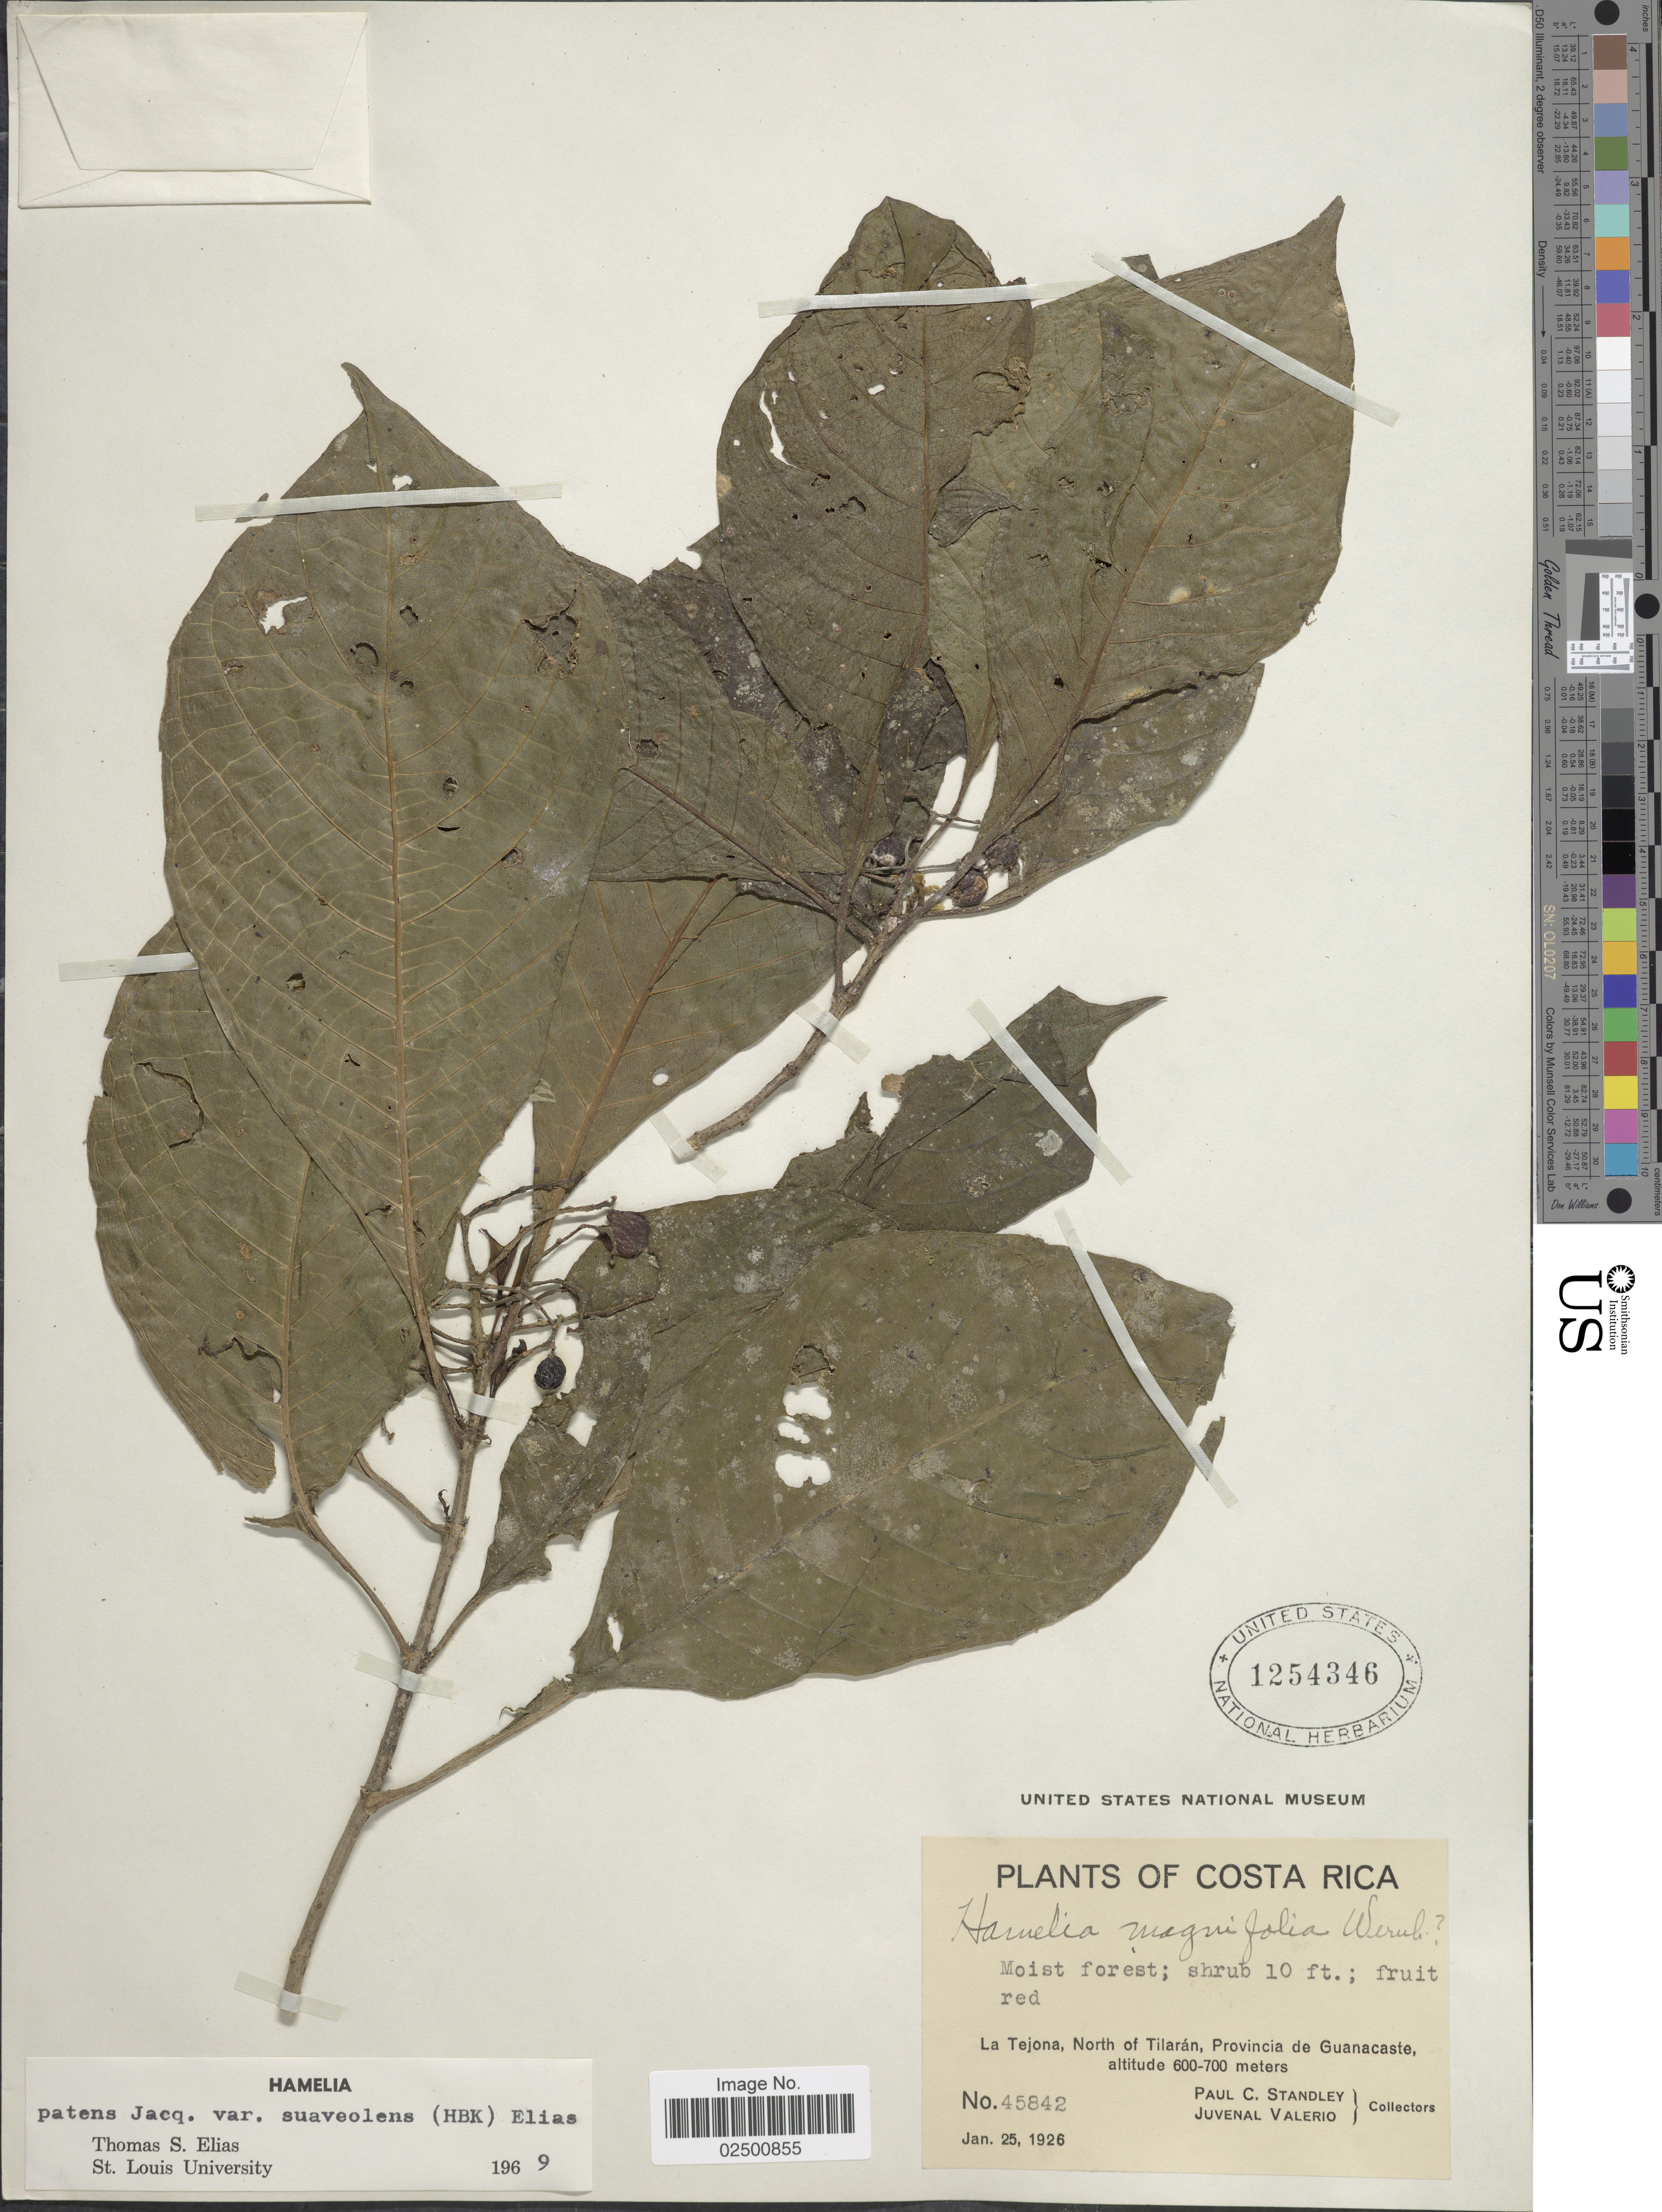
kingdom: Plantae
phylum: Tracheophyta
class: Magnoliopsida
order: Gentianales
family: Rubiaceae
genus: Hamelia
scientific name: Hamelia patens var. suaveolens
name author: (Kunth)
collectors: P. C. Standley & J. Valerio R.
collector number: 45842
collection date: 1926-01-25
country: Costa Rica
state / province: Guanacaste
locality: La Tejona, North of Tilaran, Provincia de Guanacaste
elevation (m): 600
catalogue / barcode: US 1254346